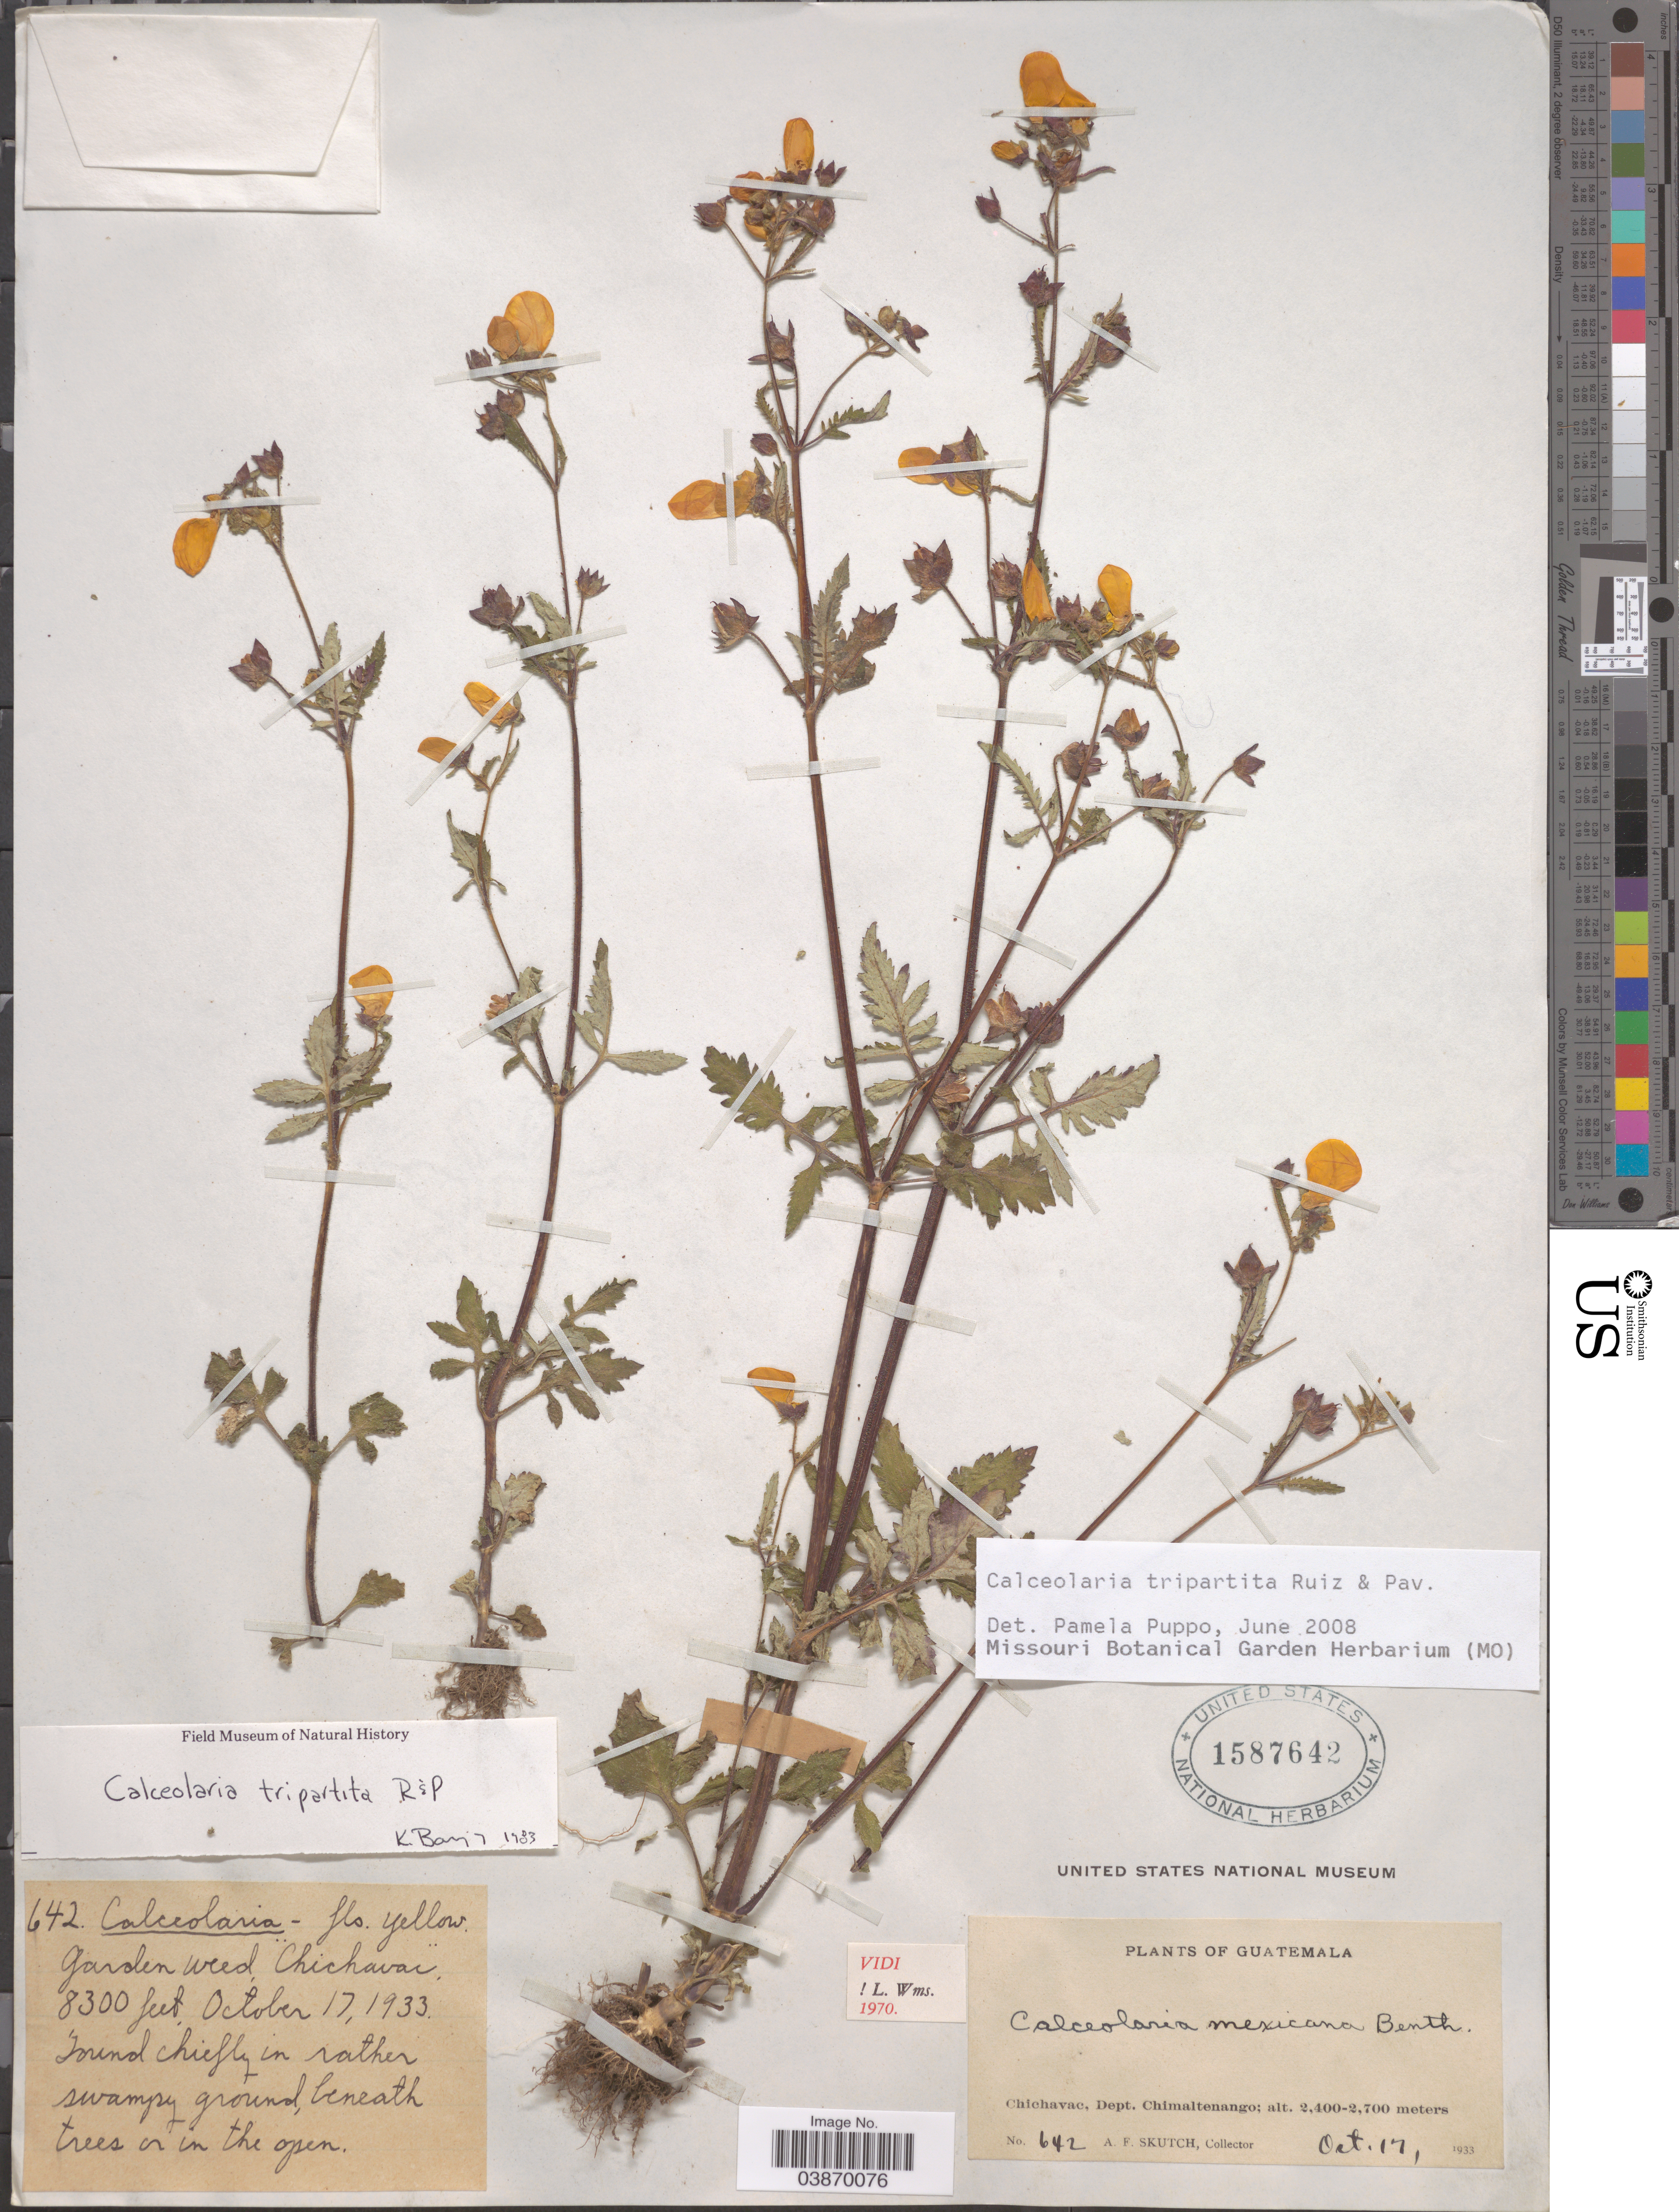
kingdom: Plantae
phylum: Tracheophyta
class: Magnoliopsida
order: Lamiales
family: Calceolariaceae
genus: Calceolaria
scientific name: Calceolaria tripartita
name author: Ruiz & Pav.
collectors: A. F. Skutch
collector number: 642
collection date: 1933-10-17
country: Guatemala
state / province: Chimaltenango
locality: Chichavac, Dept. Chimaltenango.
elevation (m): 2530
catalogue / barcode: US 1587642